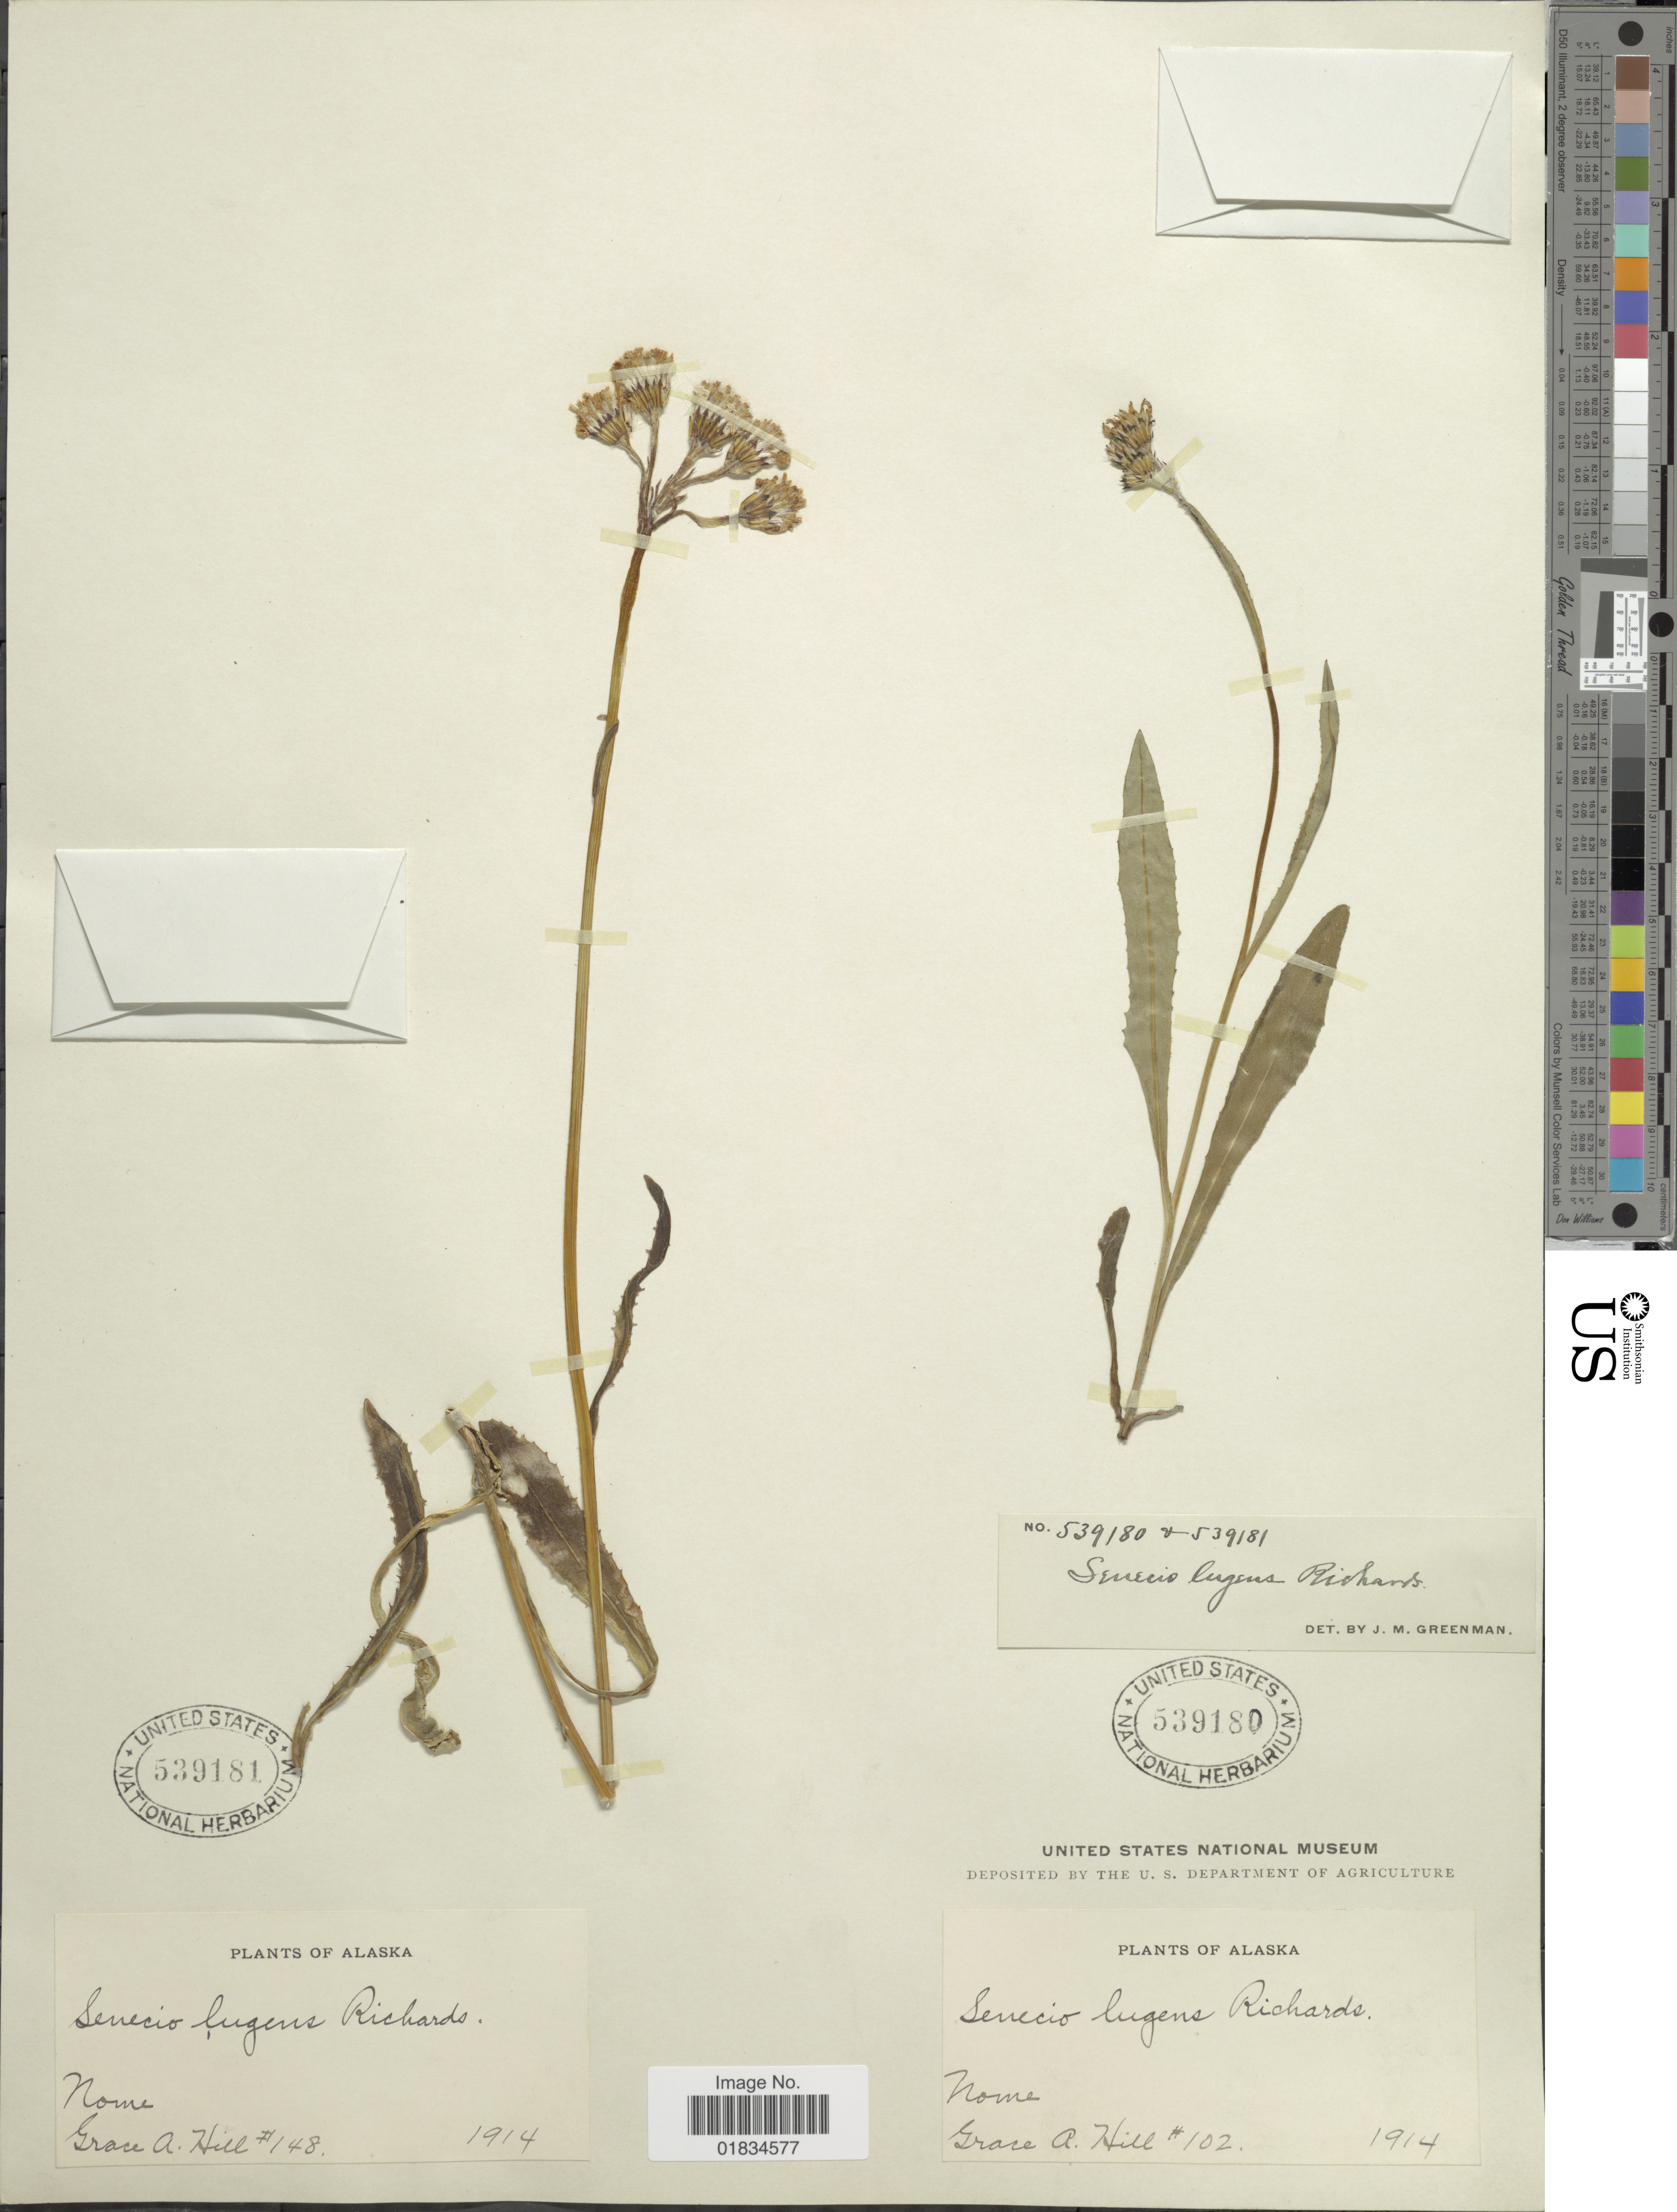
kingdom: Plantae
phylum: Tracheophyta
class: Magnoliopsida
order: Asterales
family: Asteraceae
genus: Senecio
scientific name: Senecio lugens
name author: Richardson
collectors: G. A. Hill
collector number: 148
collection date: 1914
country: United States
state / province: Alaska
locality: Nome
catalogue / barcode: US 539181